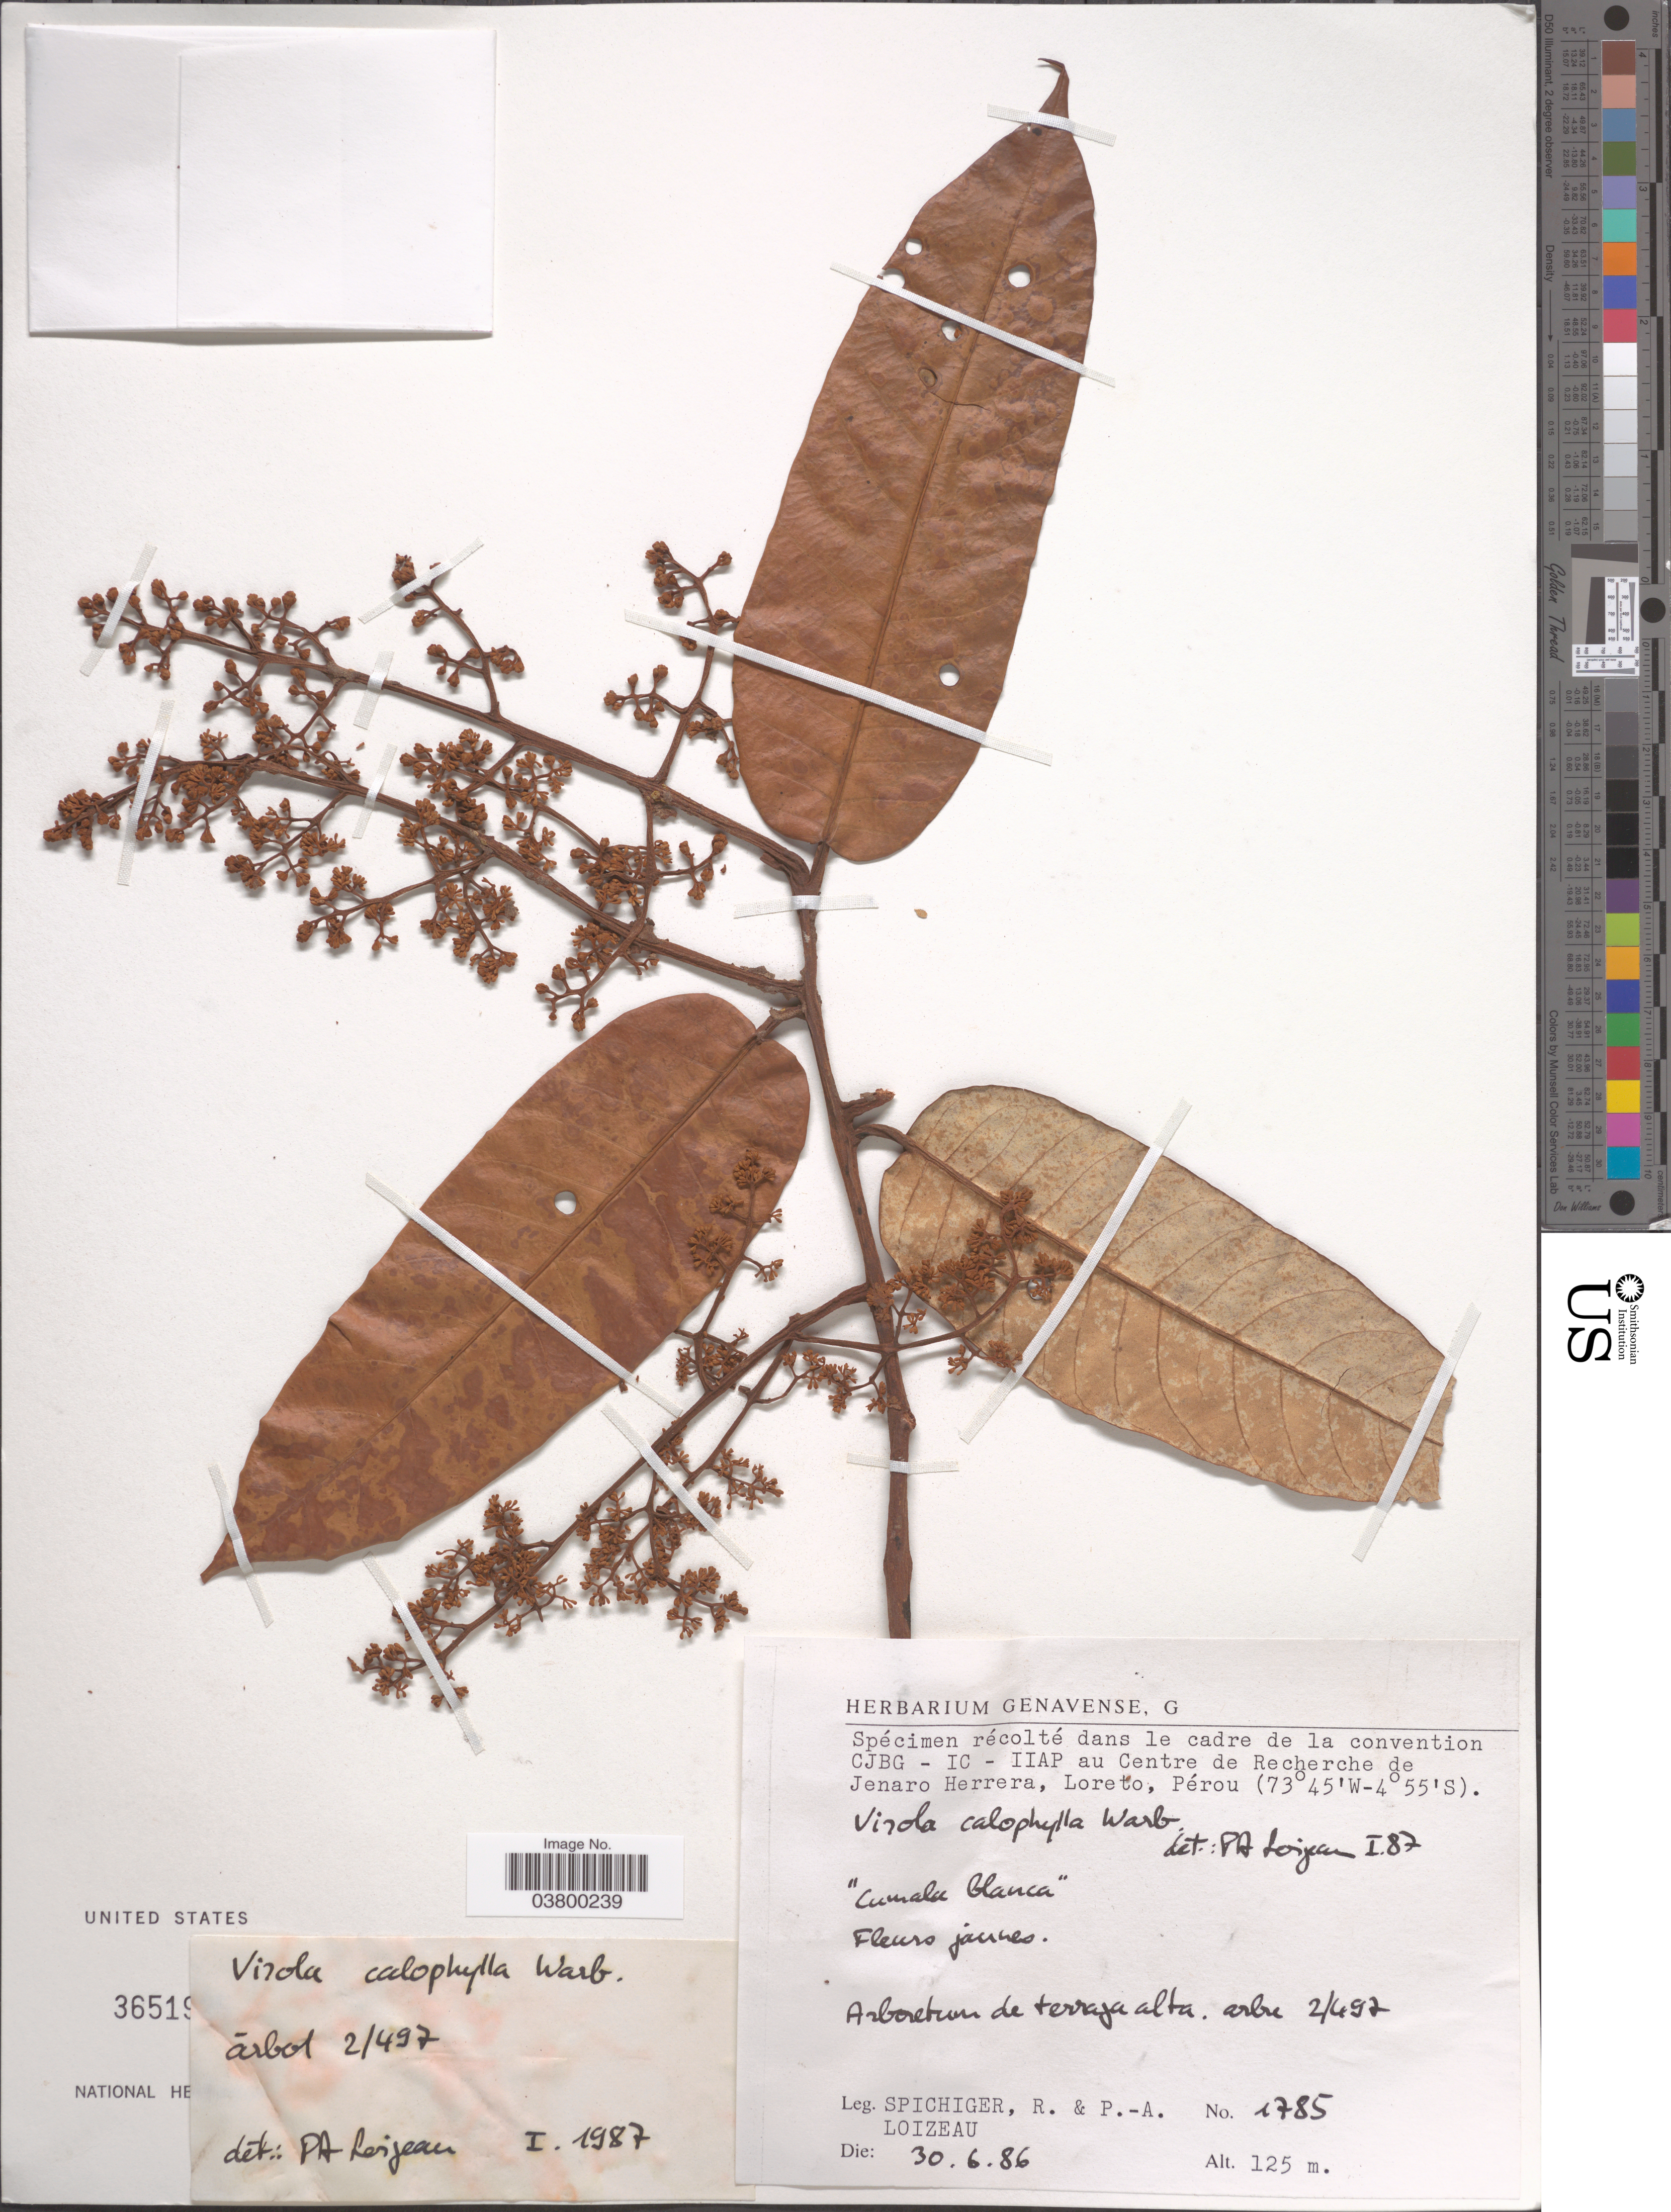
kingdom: Plantae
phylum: Tracheophyta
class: Magnoliopsida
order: Magnoliales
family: Myristicaceae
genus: Virola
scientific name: Virola calophylla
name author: (Spruce) Warb.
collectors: R. Spichiger & P. Loizeau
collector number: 1785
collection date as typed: Transcribed d/m/y: 30/6/86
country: Peru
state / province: Loreto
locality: Centre de Recherche de Jenaro Herrera, Pérou. Arboretum de terraza alta. Arbre 2/497.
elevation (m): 125